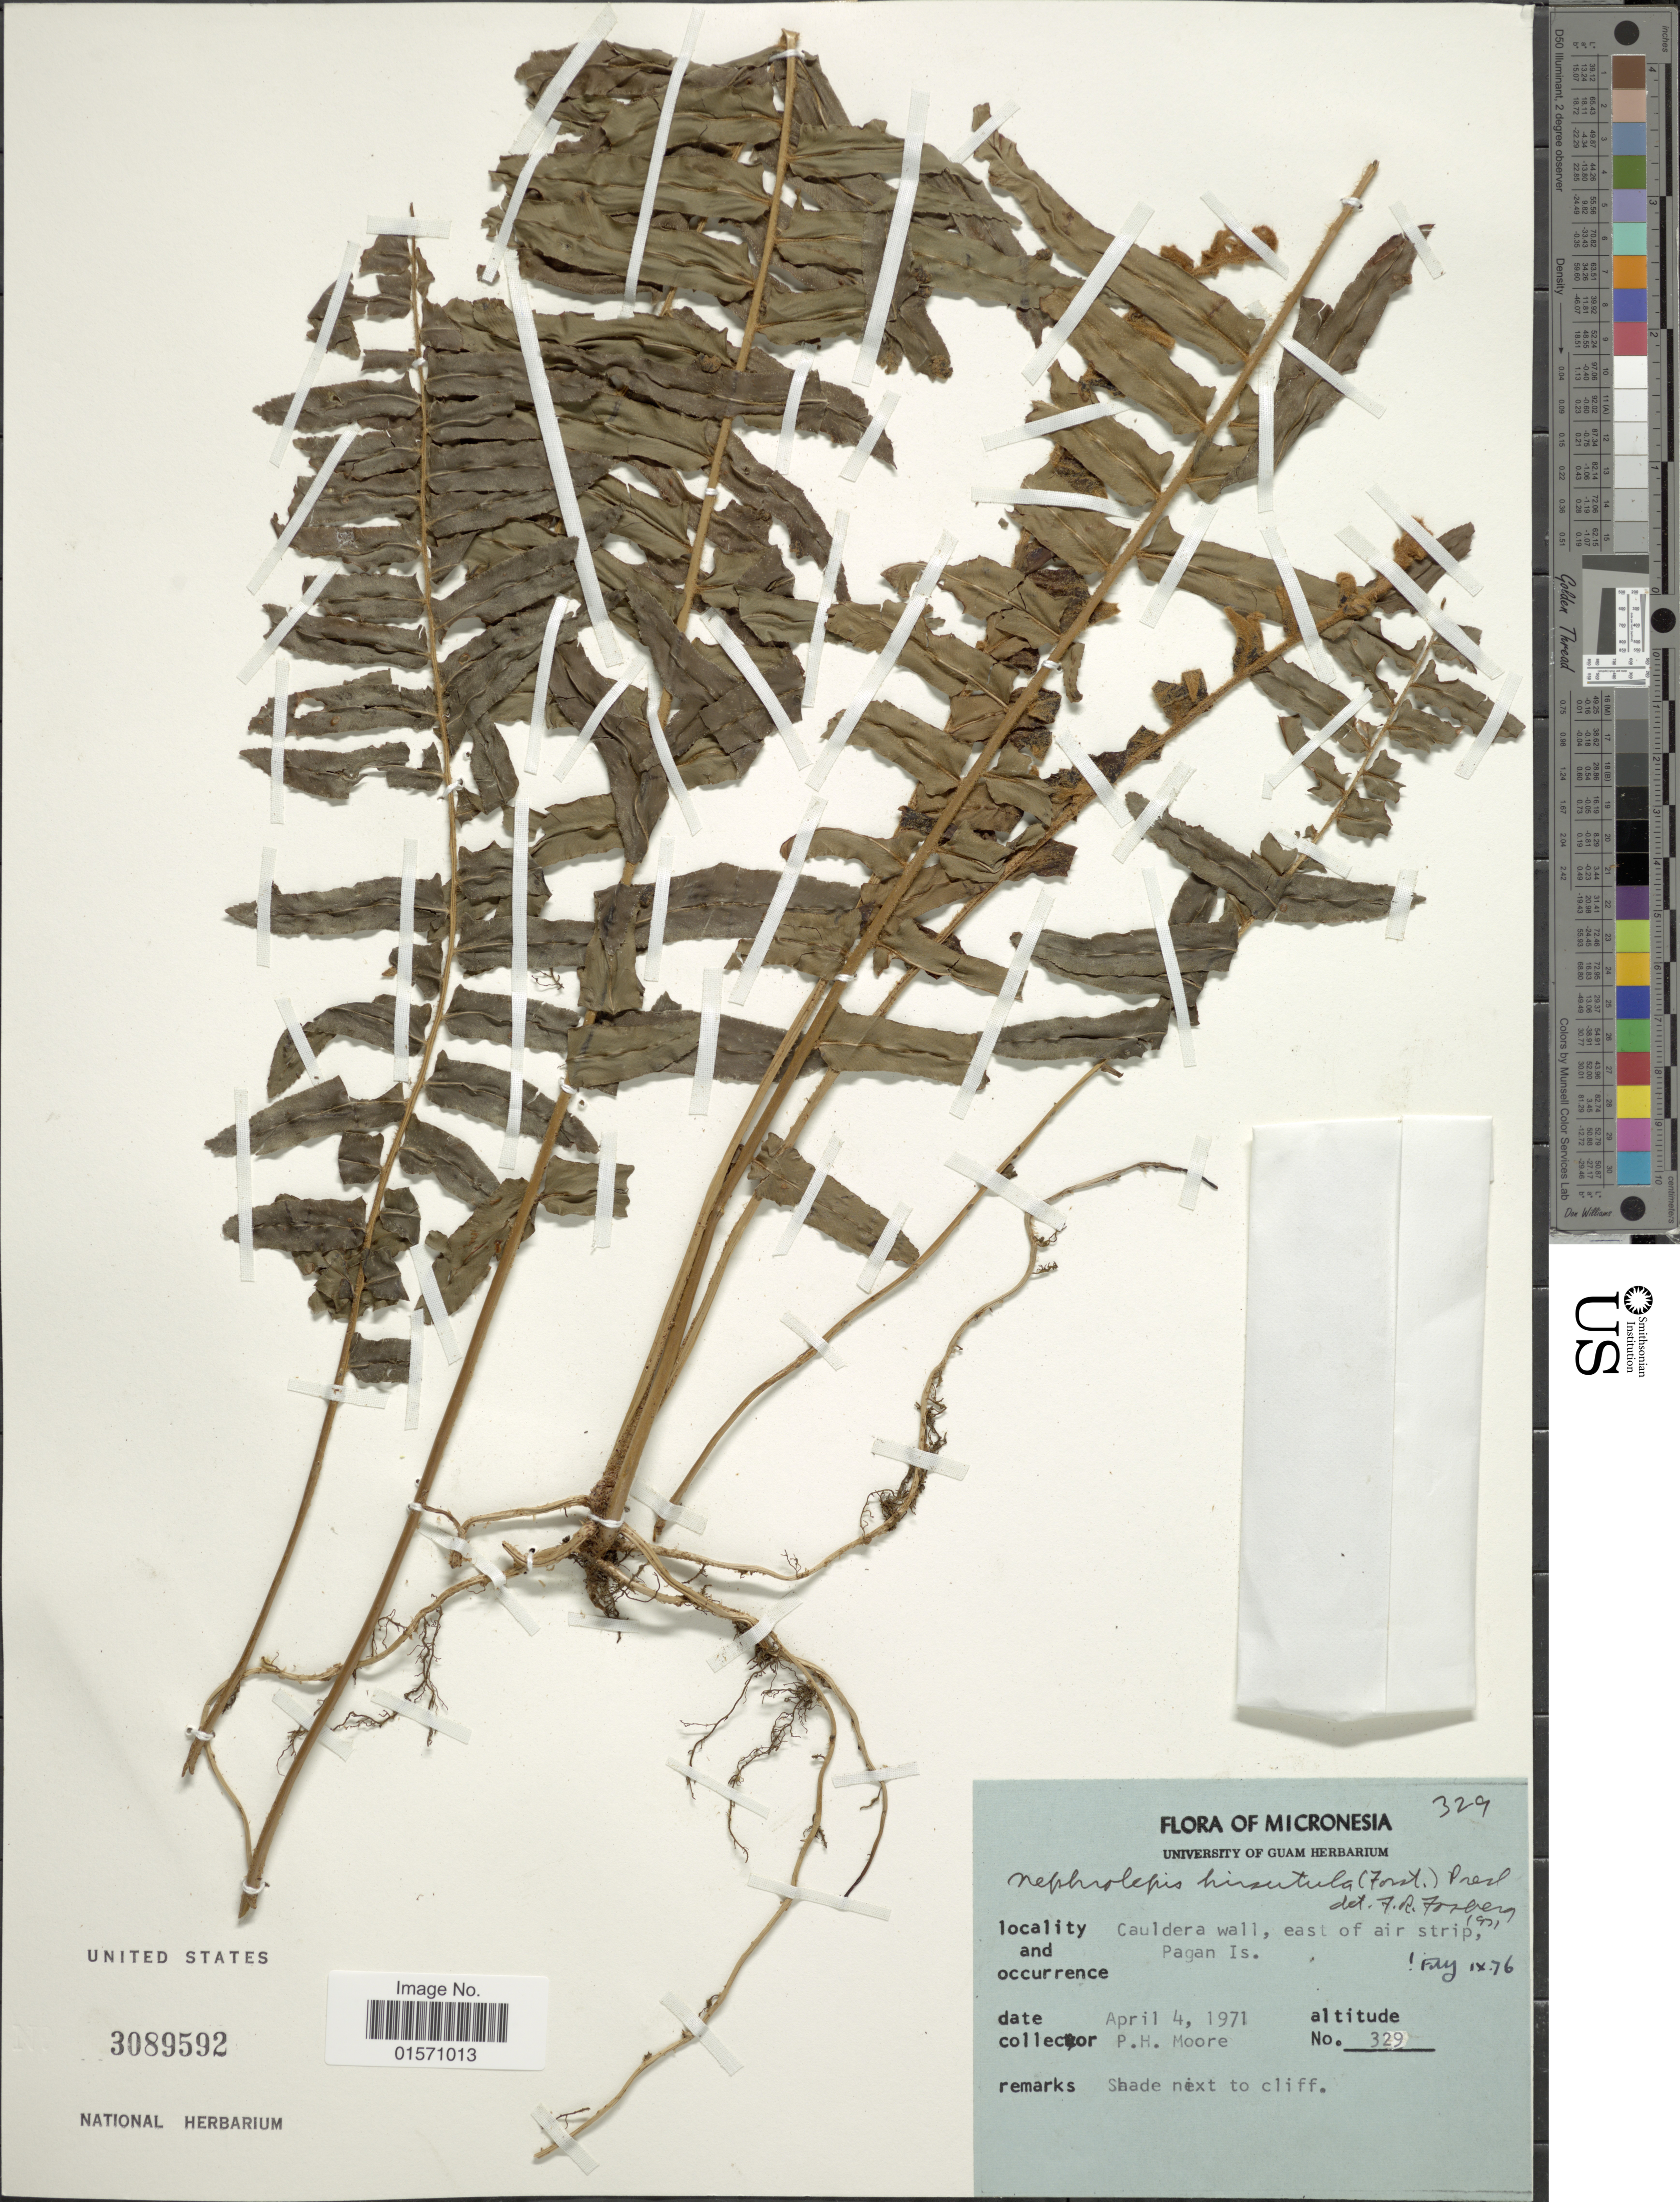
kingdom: Plantae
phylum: Tracheophyta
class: Polypodiopsida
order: Polypodiales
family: Nephrolepidaceae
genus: Nephrolepis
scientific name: Nephrolepis hirsutula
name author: (G. Forst.) C. Presl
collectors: P. H. Moore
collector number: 329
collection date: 1971-04-04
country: Northern Mariana Islands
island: Pagan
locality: Cauldera wall, east of air strip, Pagan Is.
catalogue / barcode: US 3089592